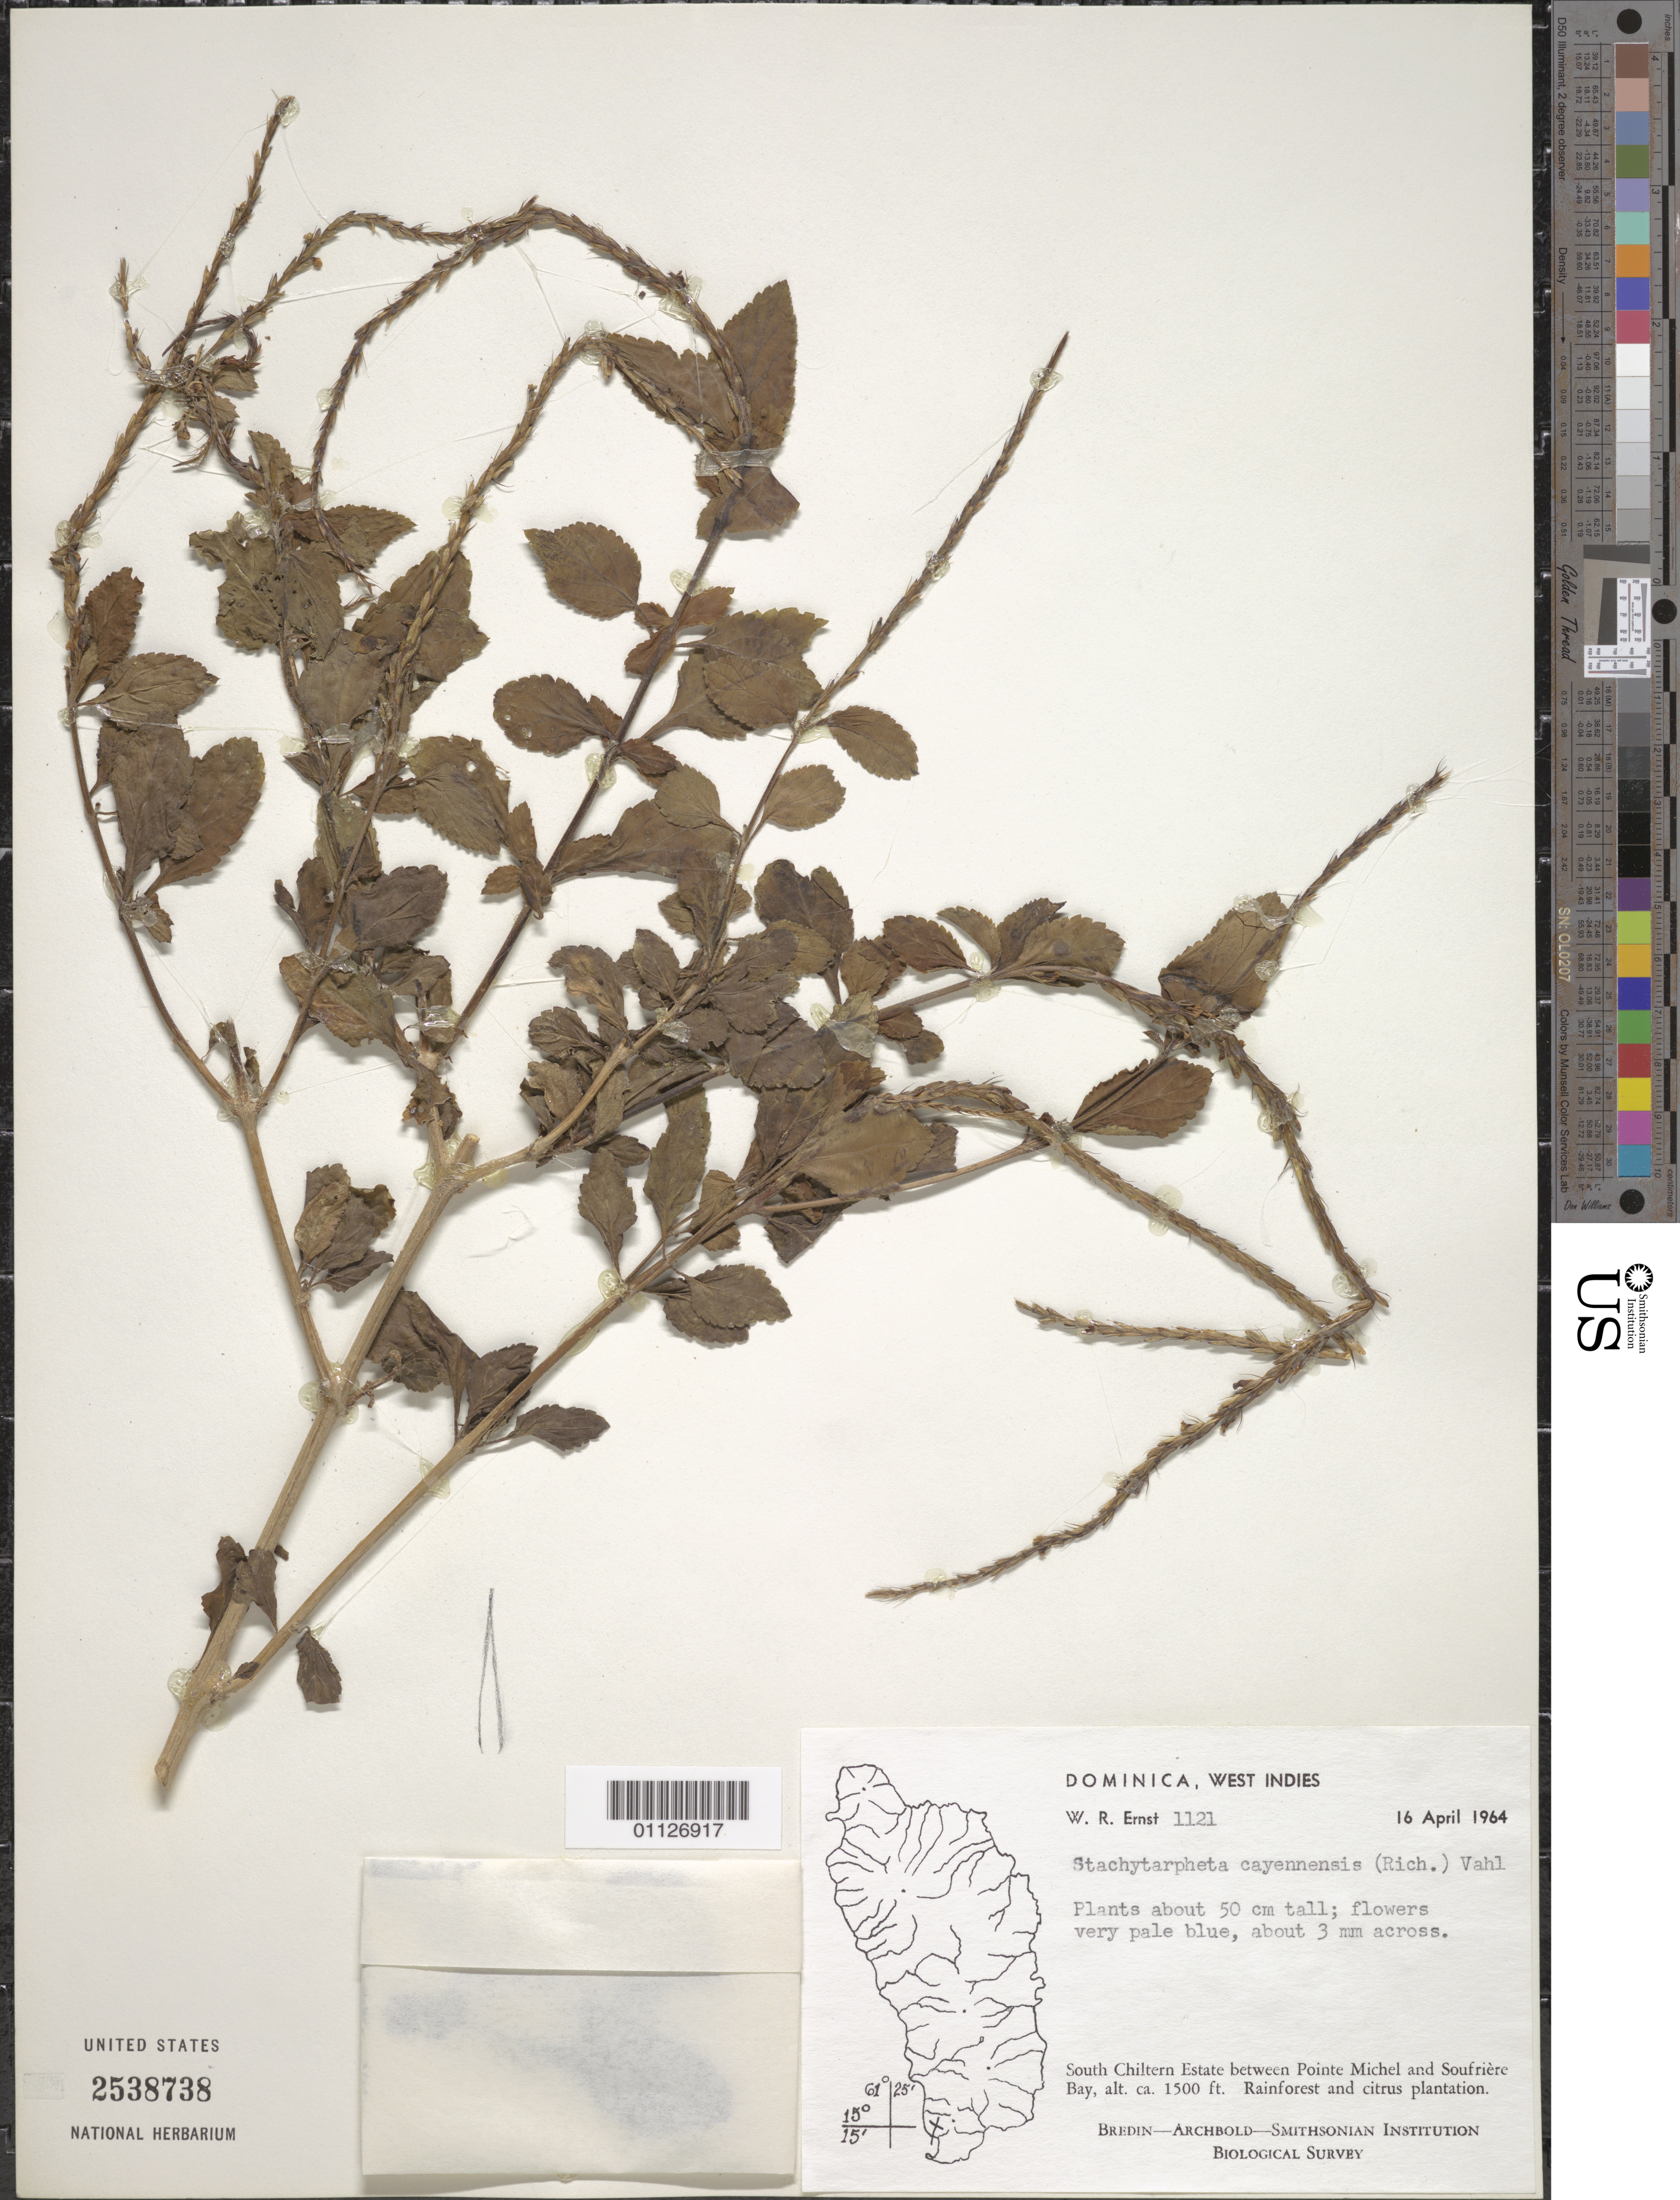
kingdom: Plantae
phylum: Tracheophyta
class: Magnoliopsida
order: Lamiales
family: Verbenaceae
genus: Stachytarpheta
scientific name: Stachytarpheta cayennensis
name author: (Rich.) Vahl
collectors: W. R. Ernst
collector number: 1121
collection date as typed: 16 Apr 1964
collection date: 1964-04-16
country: Dominica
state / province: St. Luke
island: Dominica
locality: S Chiltern Estate between Pointe Michel and Soufrière Bay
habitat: rainforest and citrus plantation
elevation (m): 457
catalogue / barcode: US 2538738